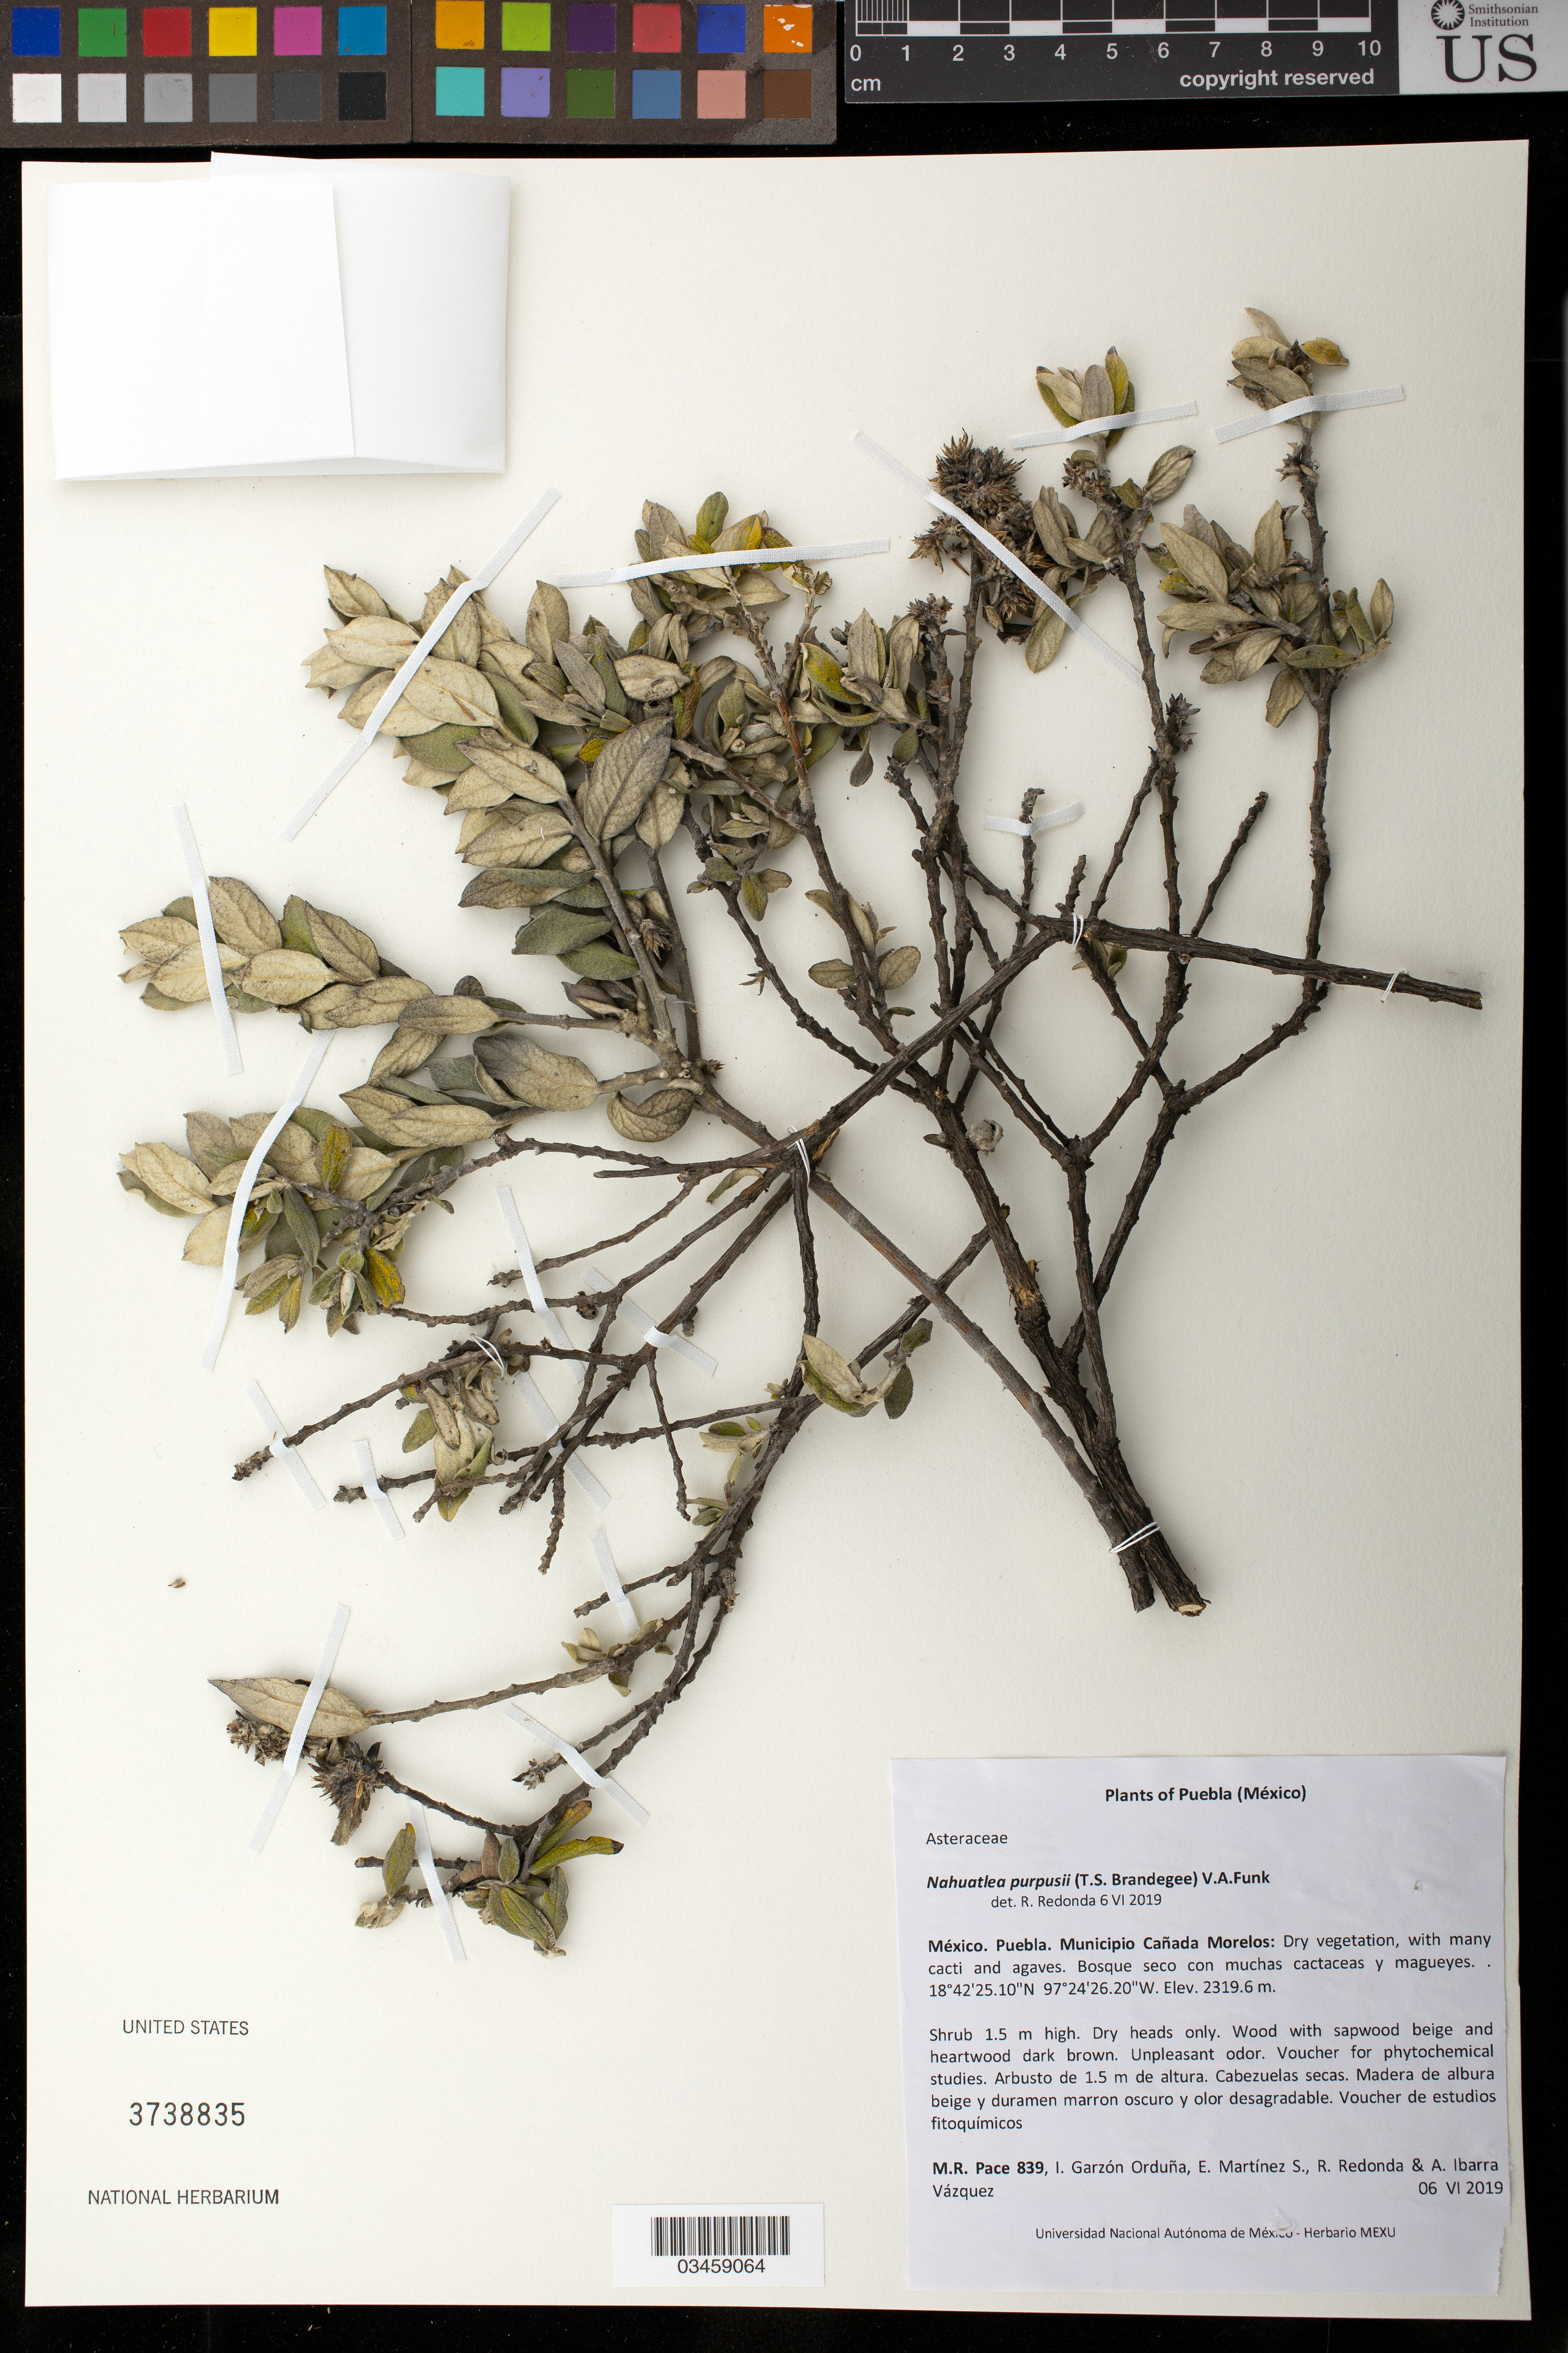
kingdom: Plantae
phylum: Tracheophyta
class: Magnoliopsida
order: Asterales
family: Asteraceae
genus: Nahuatlea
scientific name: Nahuatlea purpusii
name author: (Brandegee) V.A. Funk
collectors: M. R. Pace, I. Garzón Orduna, E. Martínez S., R. Redonda-Martínez & A. Ibarra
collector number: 839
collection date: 2019-06-06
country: Mexico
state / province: Puebla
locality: Municipio Canada Morelos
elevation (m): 2319.6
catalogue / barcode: US 3738835